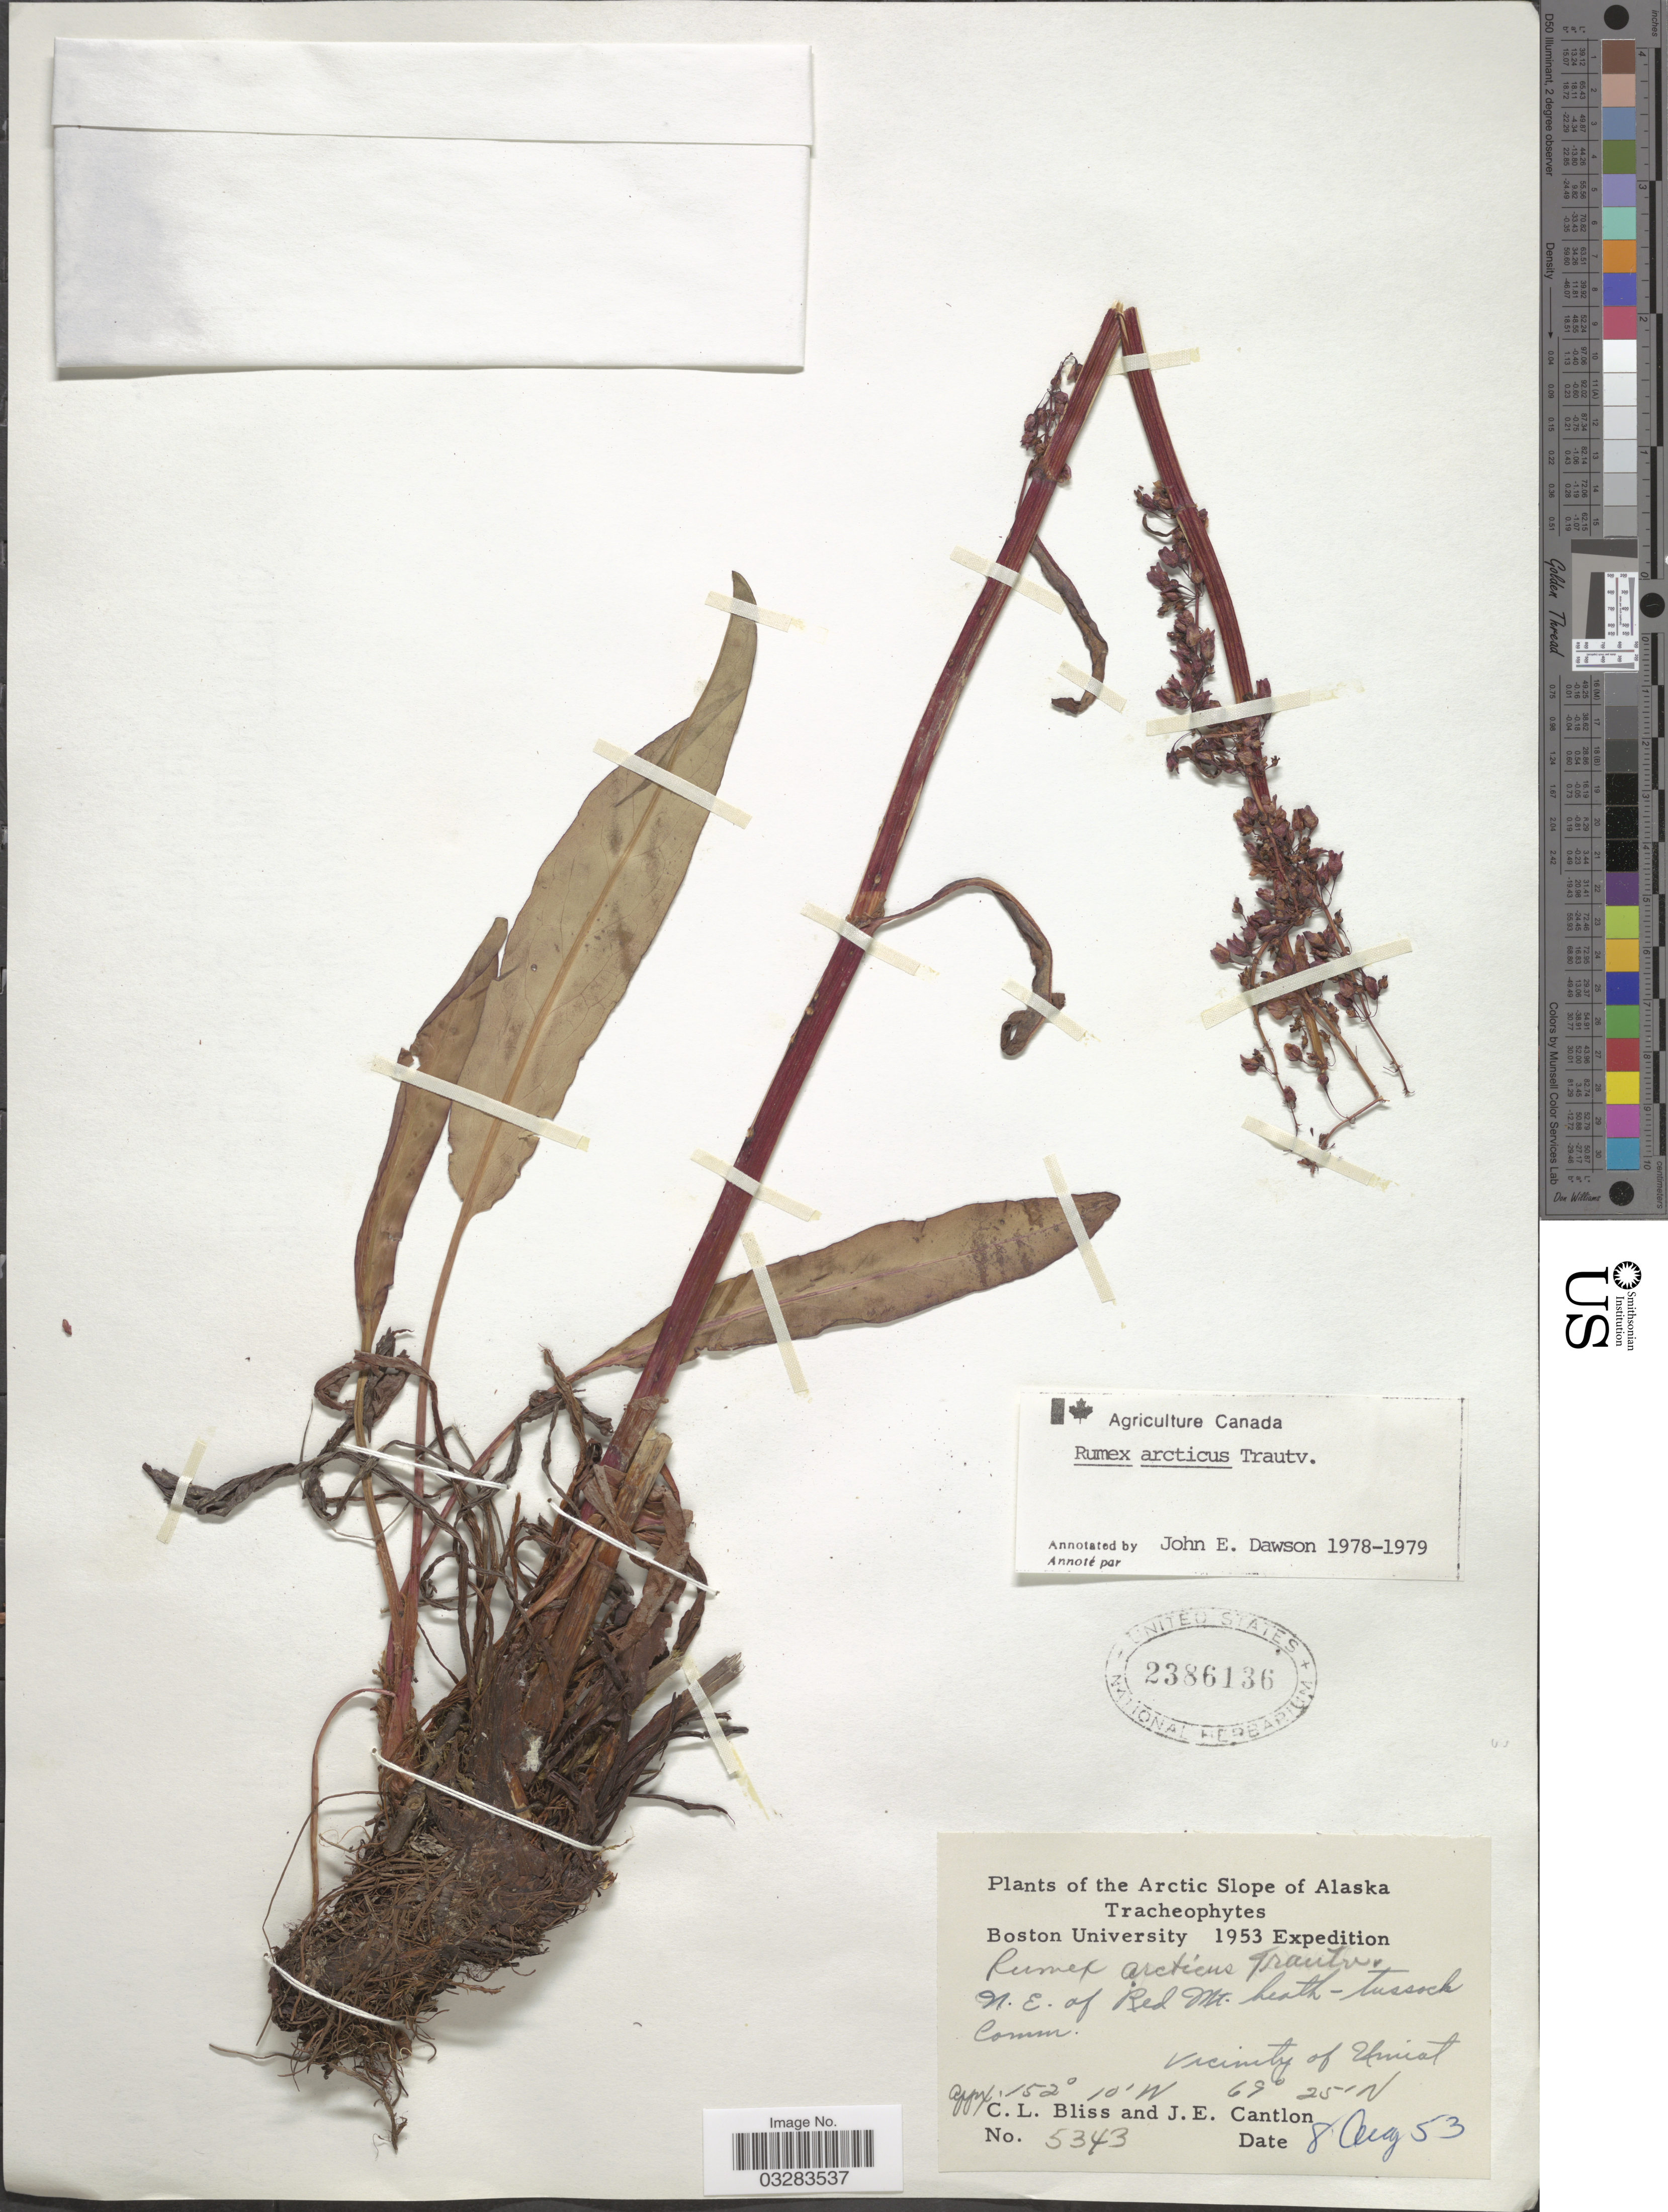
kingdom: Plantae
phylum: Tracheophyta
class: Magnoliopsida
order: Caryophyllales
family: Polygonaceae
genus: Rumex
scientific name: Rumex arcticus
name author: Trautv.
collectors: C. Bliss & J. Cantlon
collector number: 5343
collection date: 1953-08-08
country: United States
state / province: Alaska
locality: Arctic Slope of Alaska. N.E. of Red Mt. heath - tussock. Vicinity of Umiat.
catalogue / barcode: US 2386136